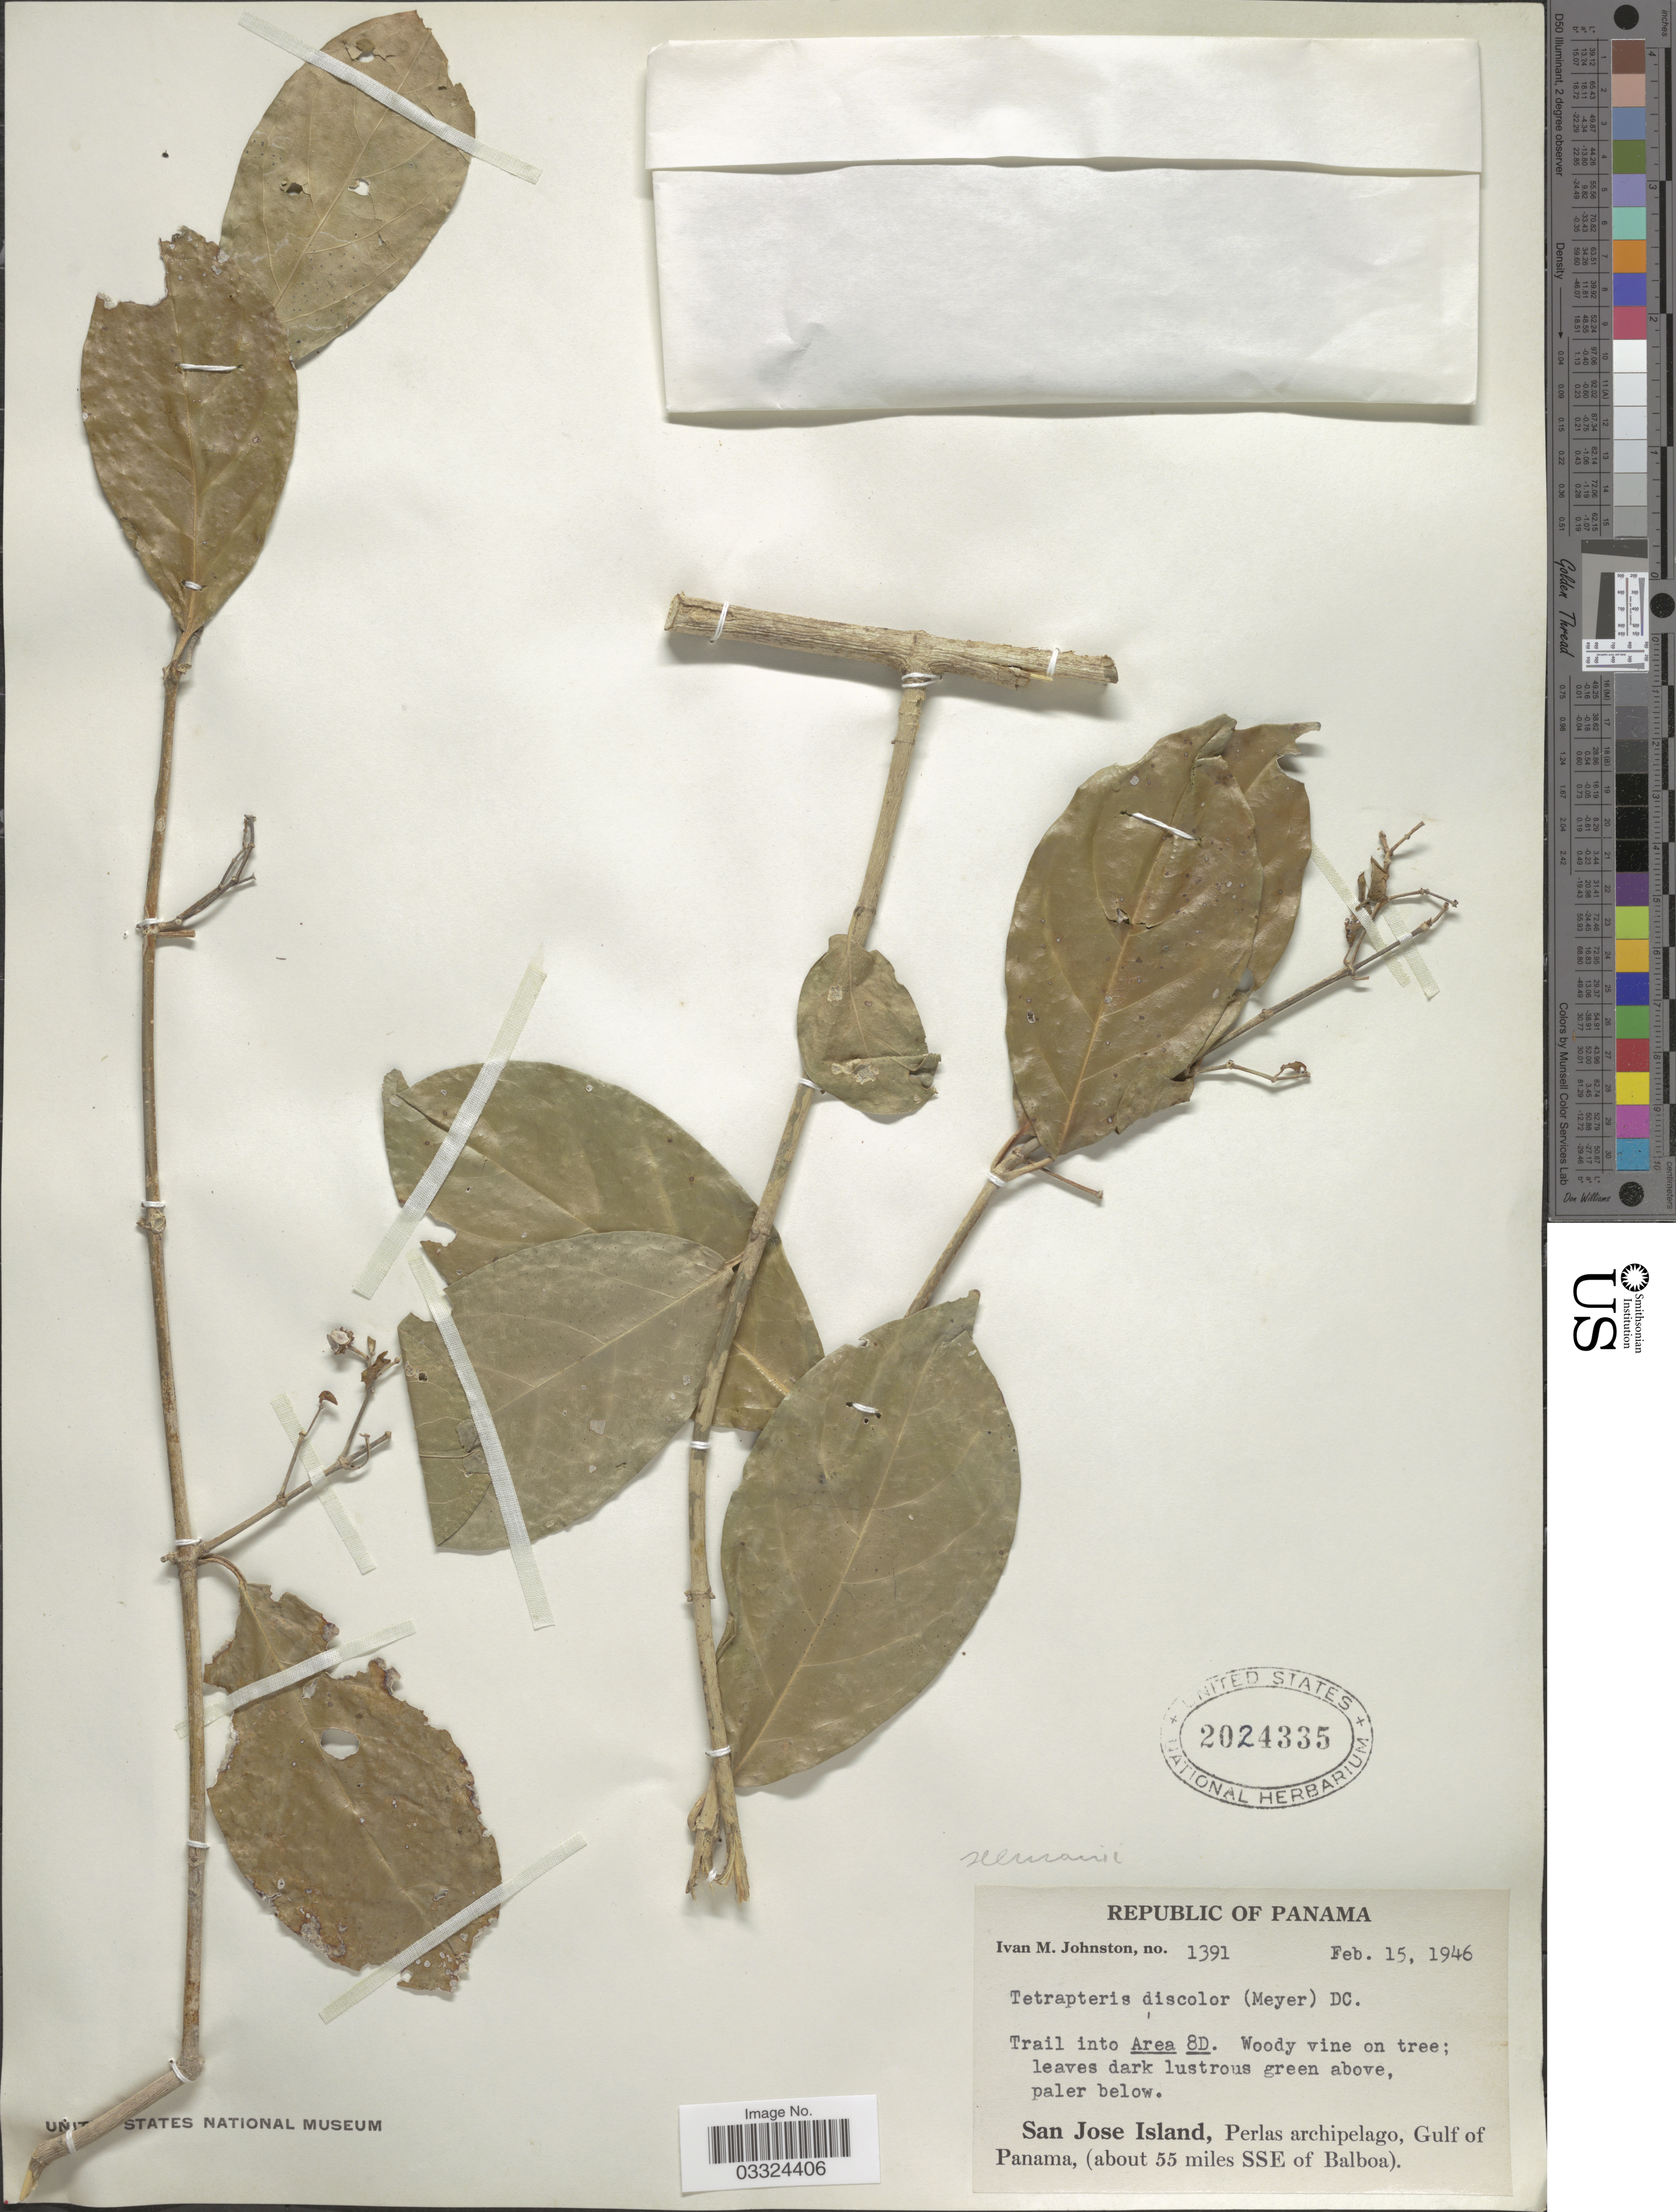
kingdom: Plantae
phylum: Tracheophyta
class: Magnoliopsida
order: Malpighiales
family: Malpighiaceae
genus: Tetrapterys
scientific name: Tetrapterys seemannii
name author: Triana & Planch.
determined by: Pool, A., (MO), Missouri Botanical Garden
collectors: I.M. Johnston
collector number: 1391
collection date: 1946-02-15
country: Panama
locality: Trail into Area 8D. San Jose Island, Perlas archipelago, Gulf of Panama, (about 55 miles SSE of Balboa).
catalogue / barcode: US 2024335